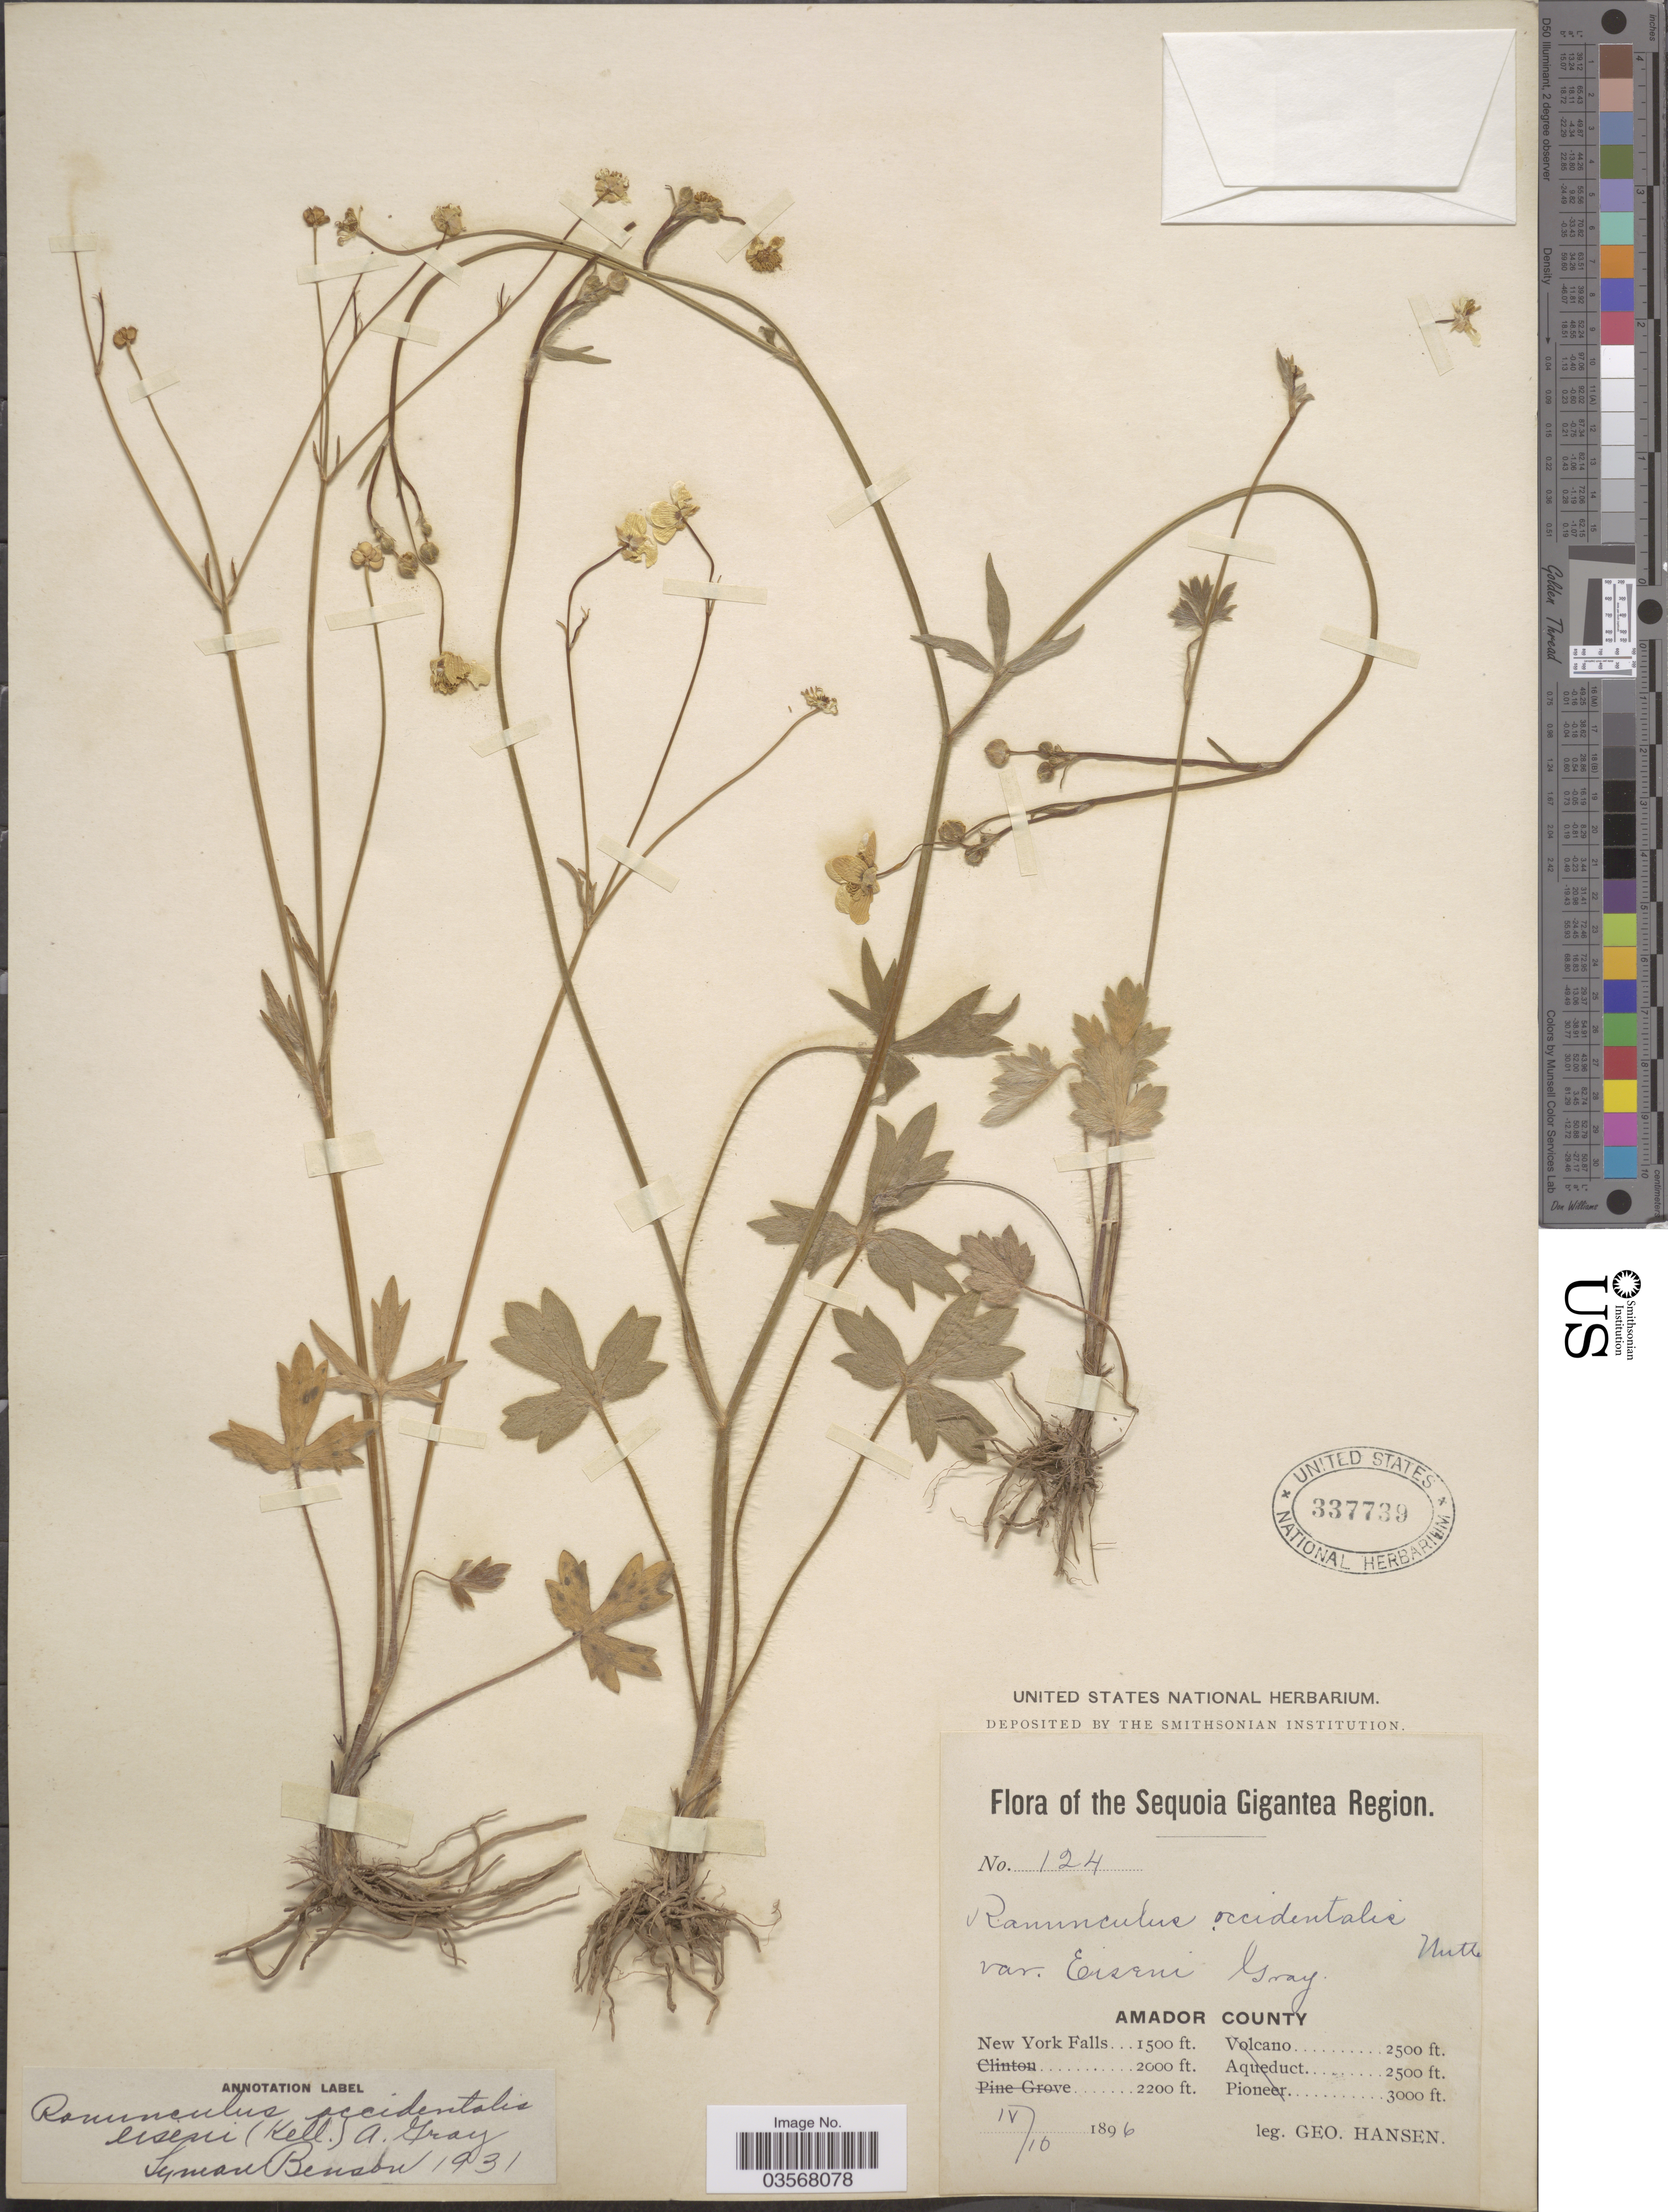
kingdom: Plantae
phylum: Tracheophyta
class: Magnoliopsida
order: Ranunculales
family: Ranunculaceae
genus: Ranunculus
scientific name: Ranunculus occidentalis var. eisenii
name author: Nutt.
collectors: G. Hansen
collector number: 124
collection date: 1896-04-10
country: United States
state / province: California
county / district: Amador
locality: Sequoia Gigantea Region. Amador County. New York Falls.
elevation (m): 457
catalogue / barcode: US 337739